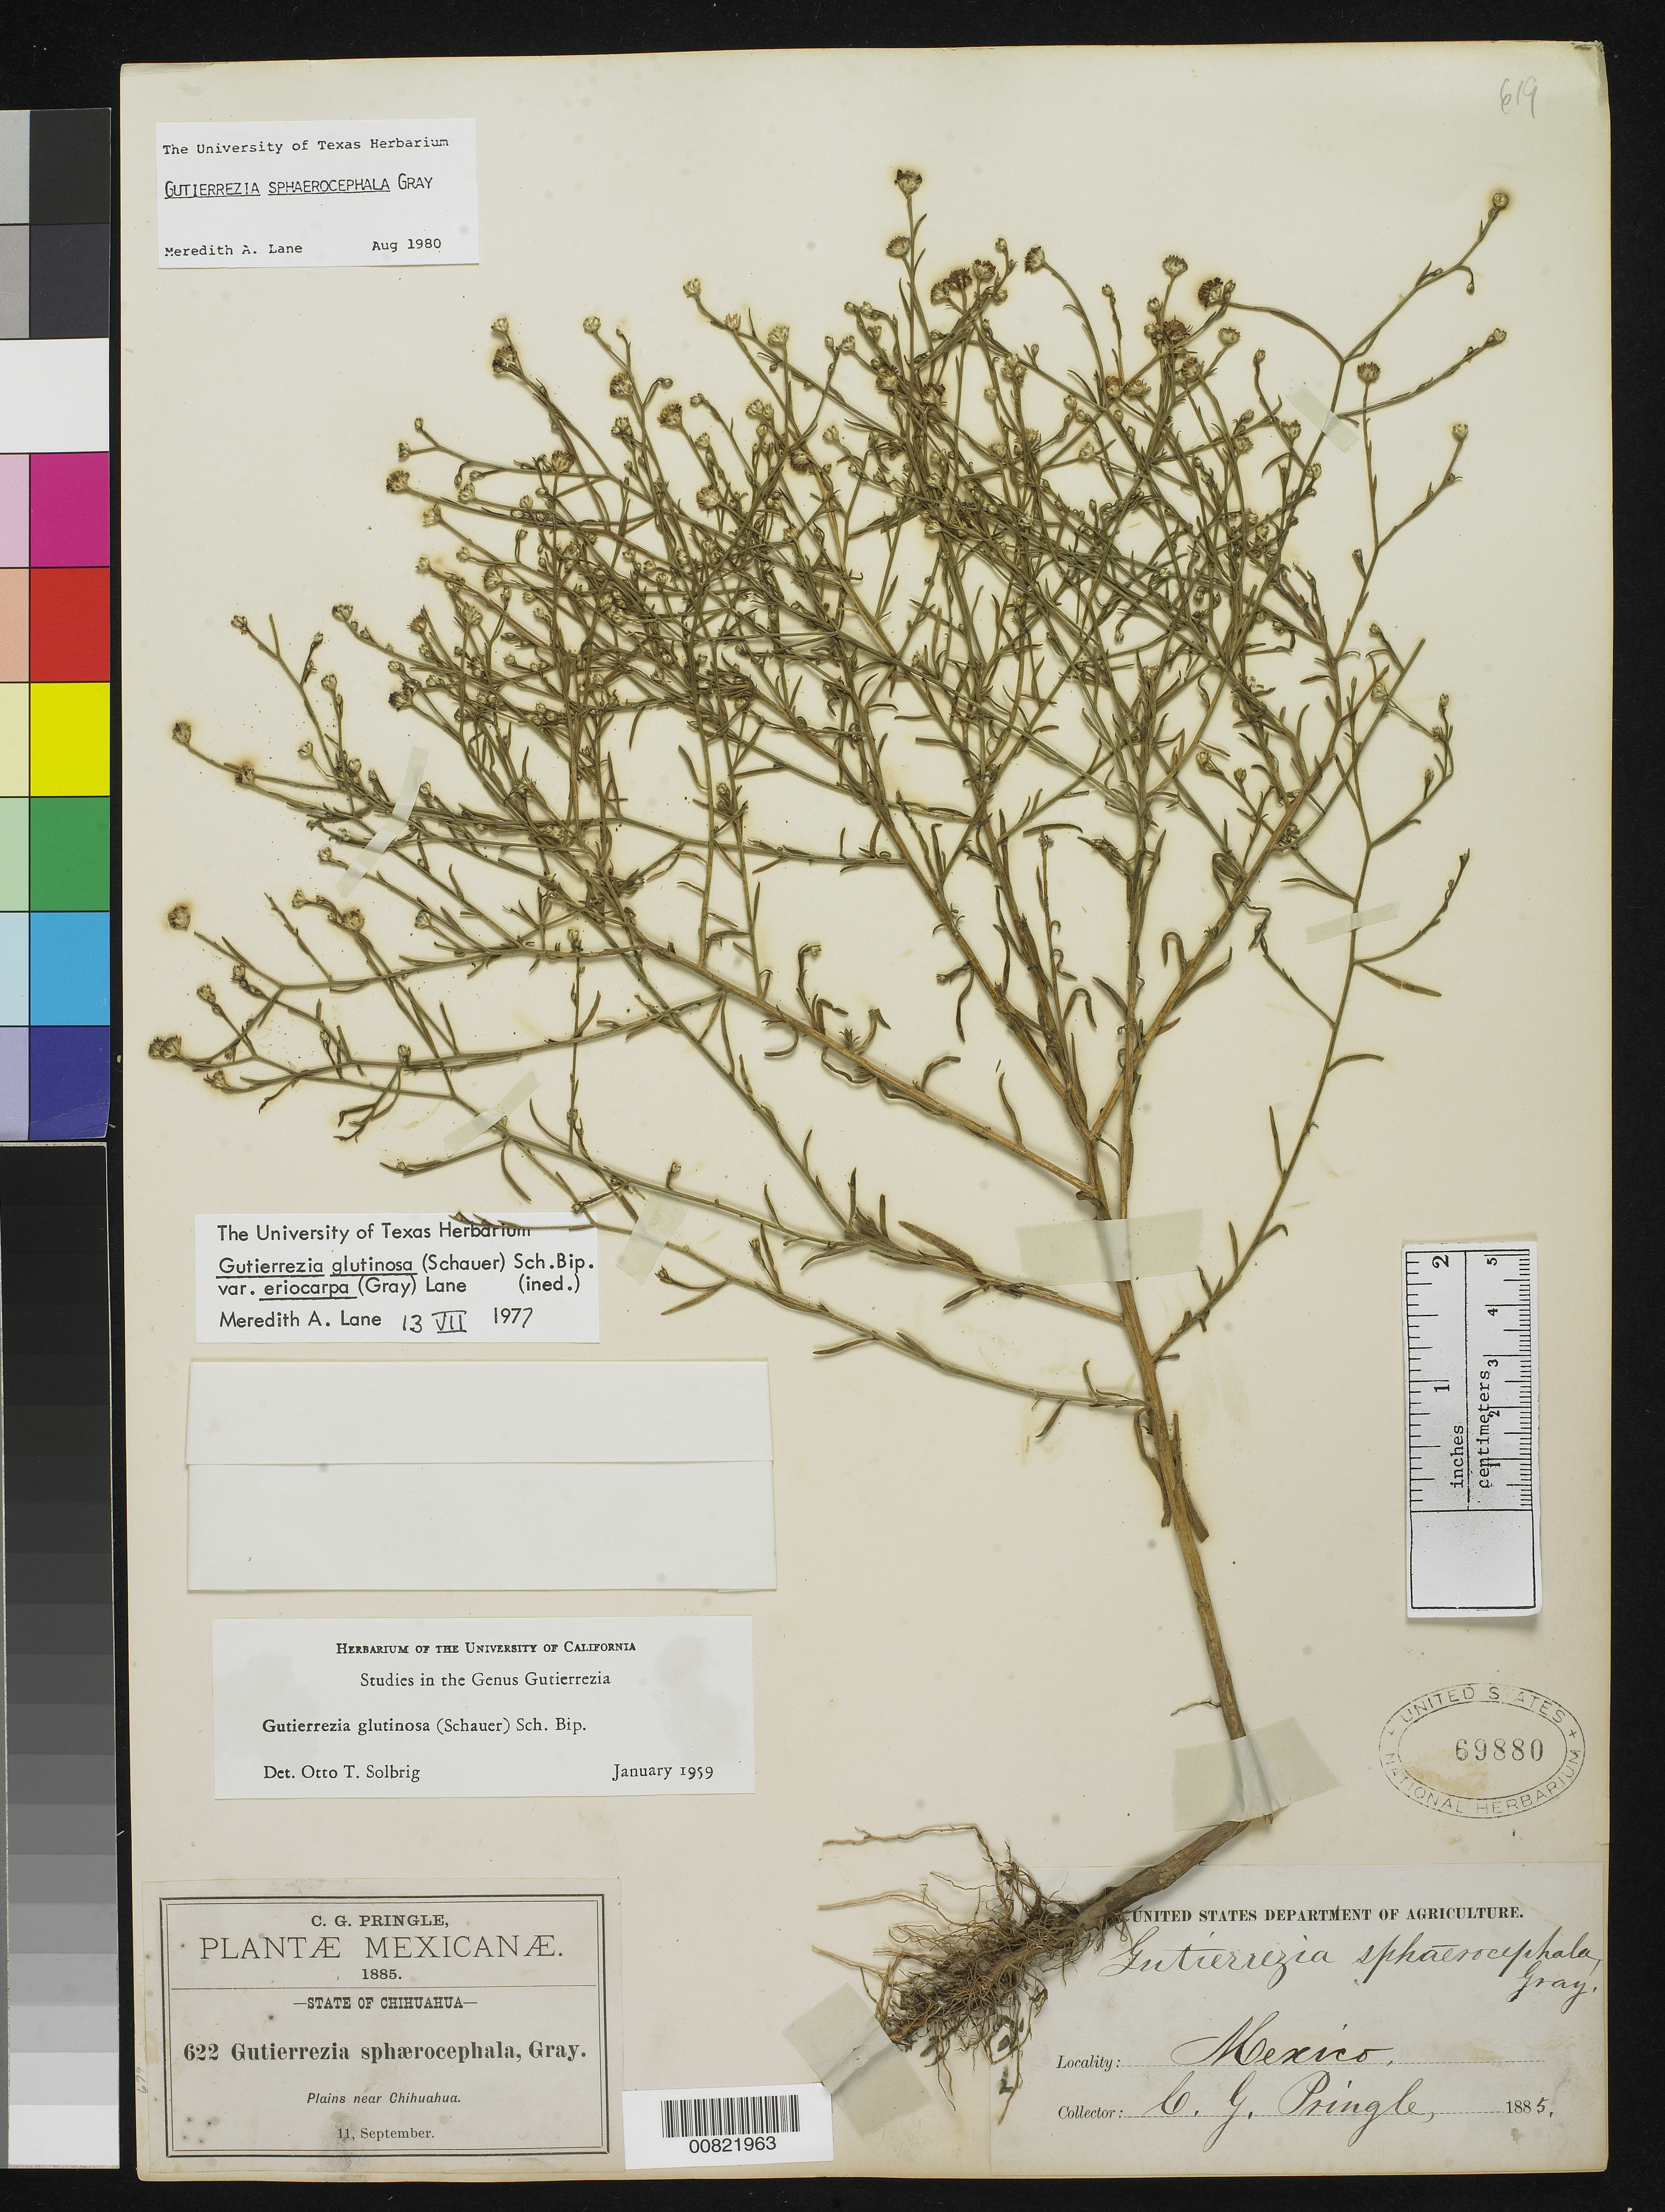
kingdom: Plantae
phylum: Tracheophyta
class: Magnoliopsida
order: Asterales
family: Asteraceae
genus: Gutierrezia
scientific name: Gutierrezia sphaerocephala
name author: A. Gray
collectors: C. G. Pringle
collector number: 622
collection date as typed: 11 Sep 1885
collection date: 1885-09-11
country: Mexico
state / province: Chihuahua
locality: Plains near Chihuahua.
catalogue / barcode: US 69880